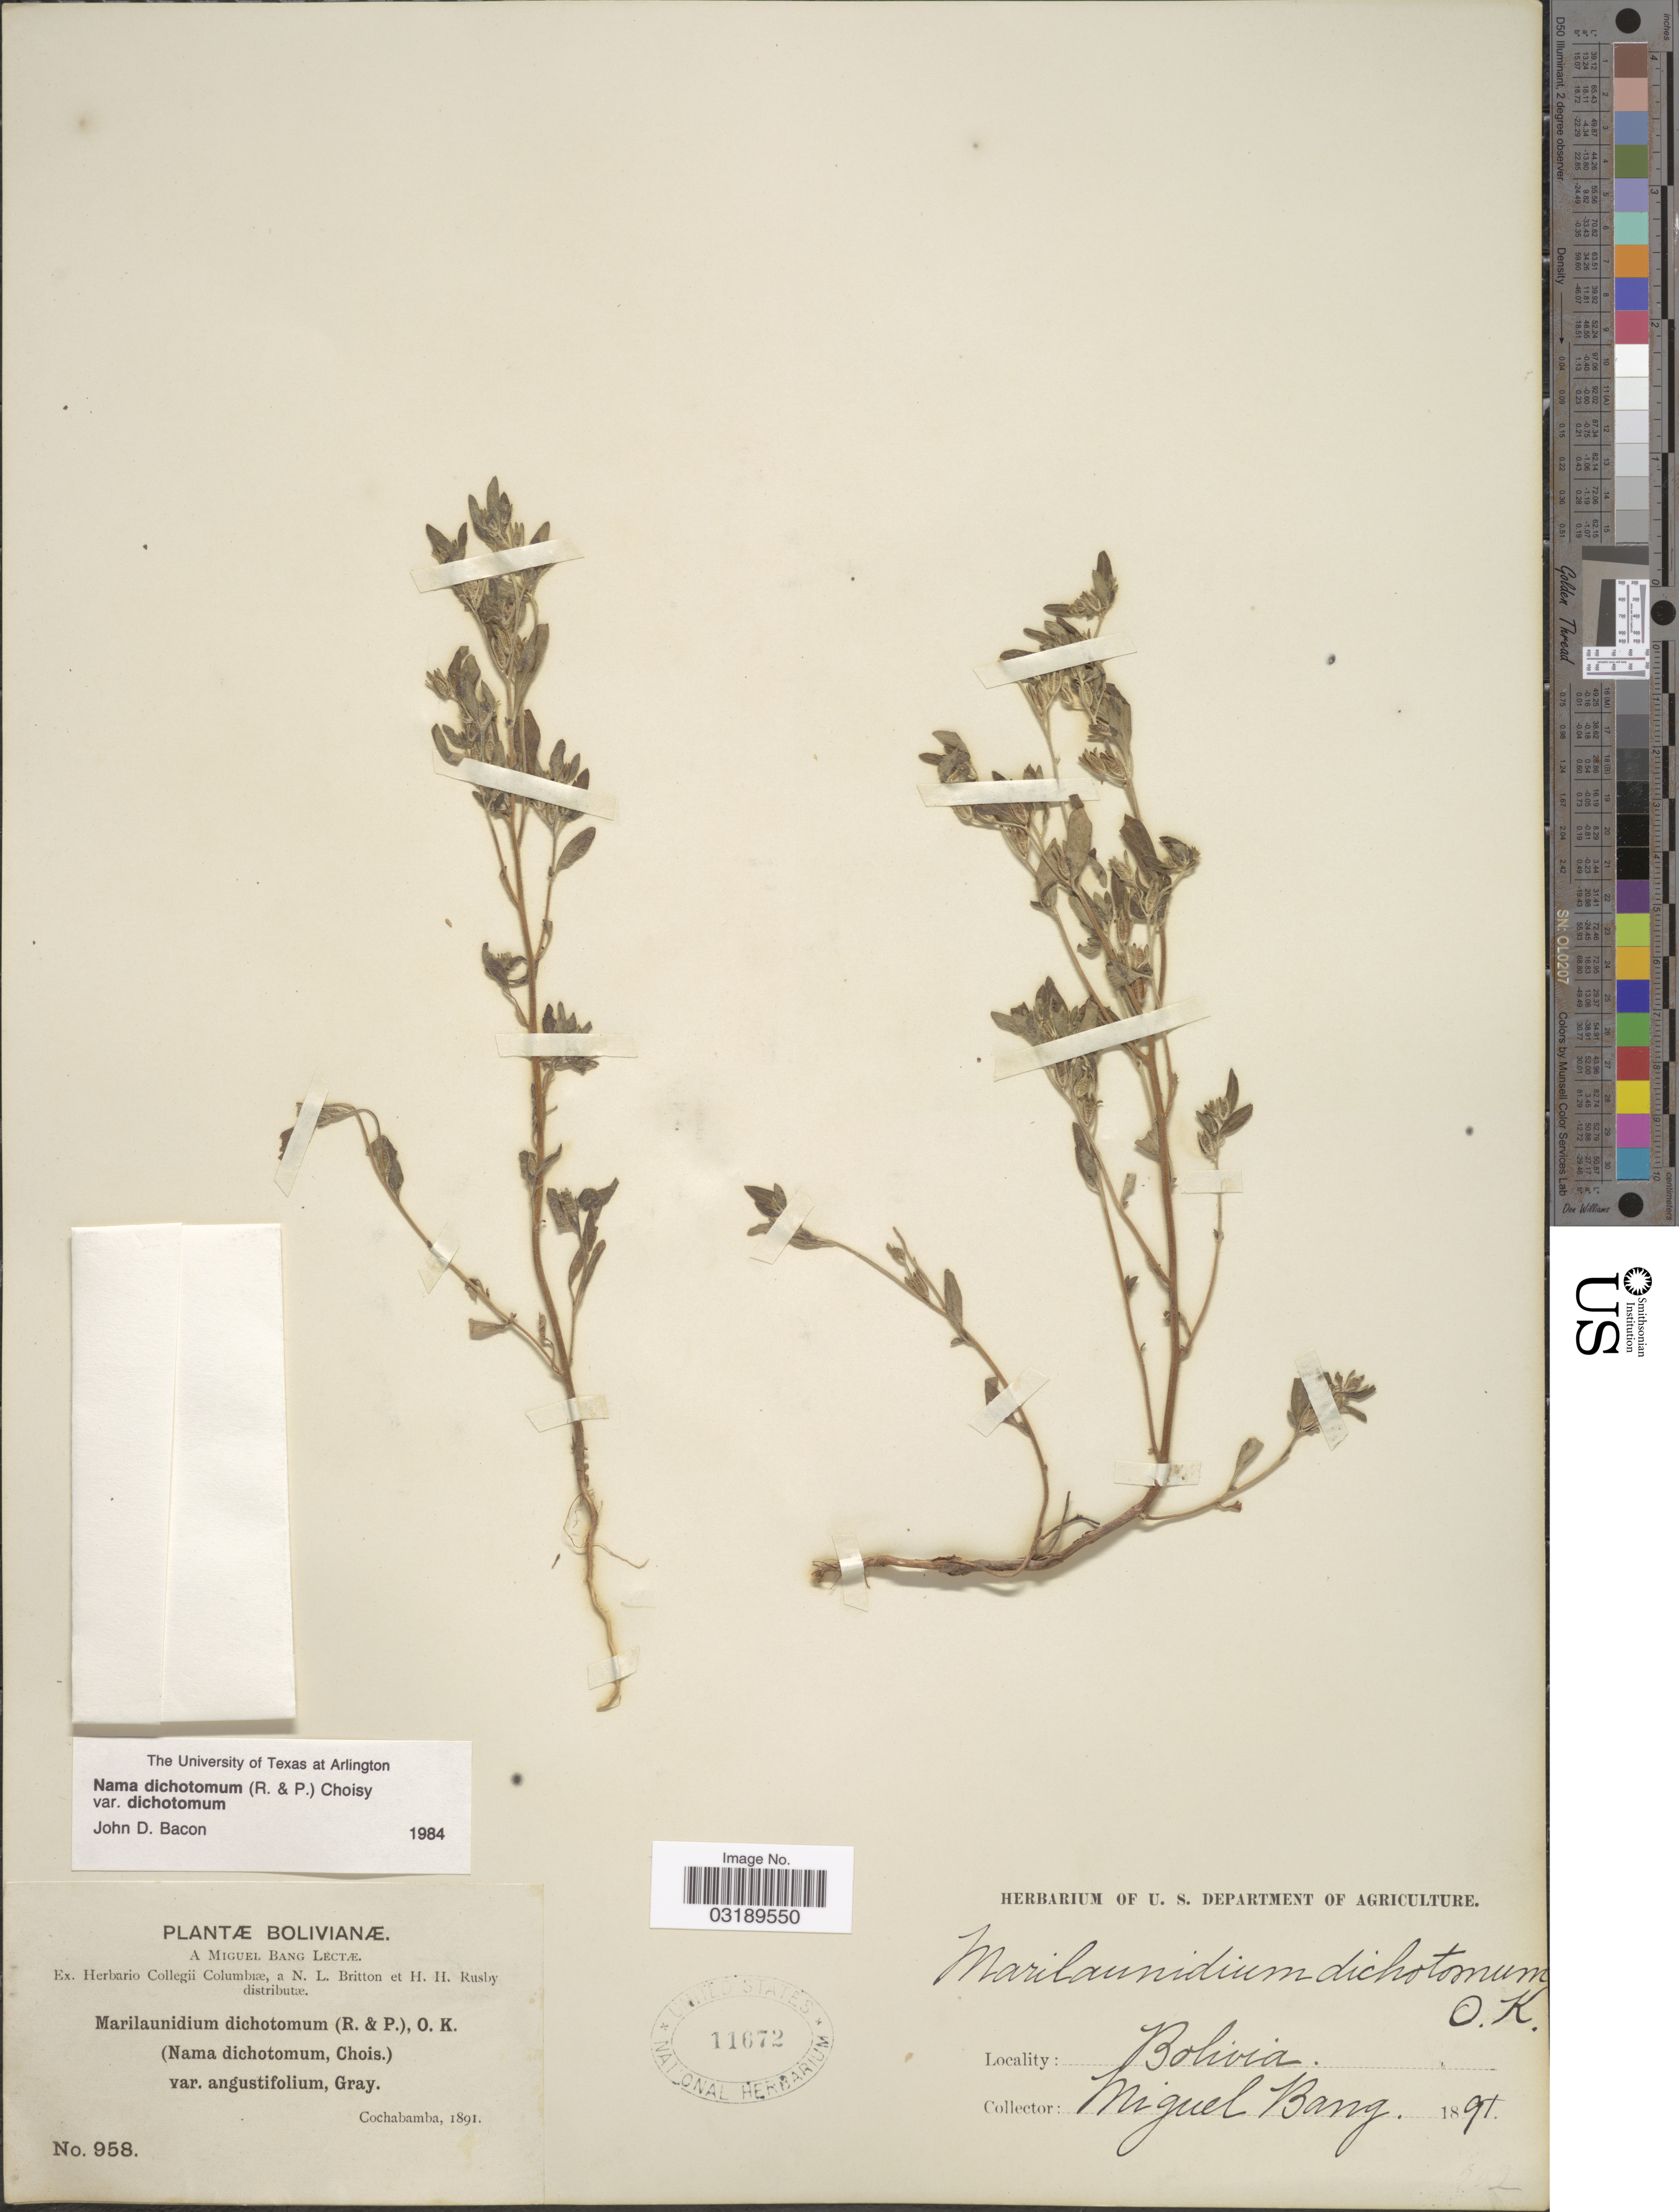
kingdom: Plantae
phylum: Tracheophyta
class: Magnoliopsida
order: Boraginales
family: Namaceae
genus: Nama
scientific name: Nama dichotoma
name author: (Ruiz & Pav.) Choisy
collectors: M. Bang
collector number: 958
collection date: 1891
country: Bolivia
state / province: Cochabamba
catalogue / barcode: US 11672